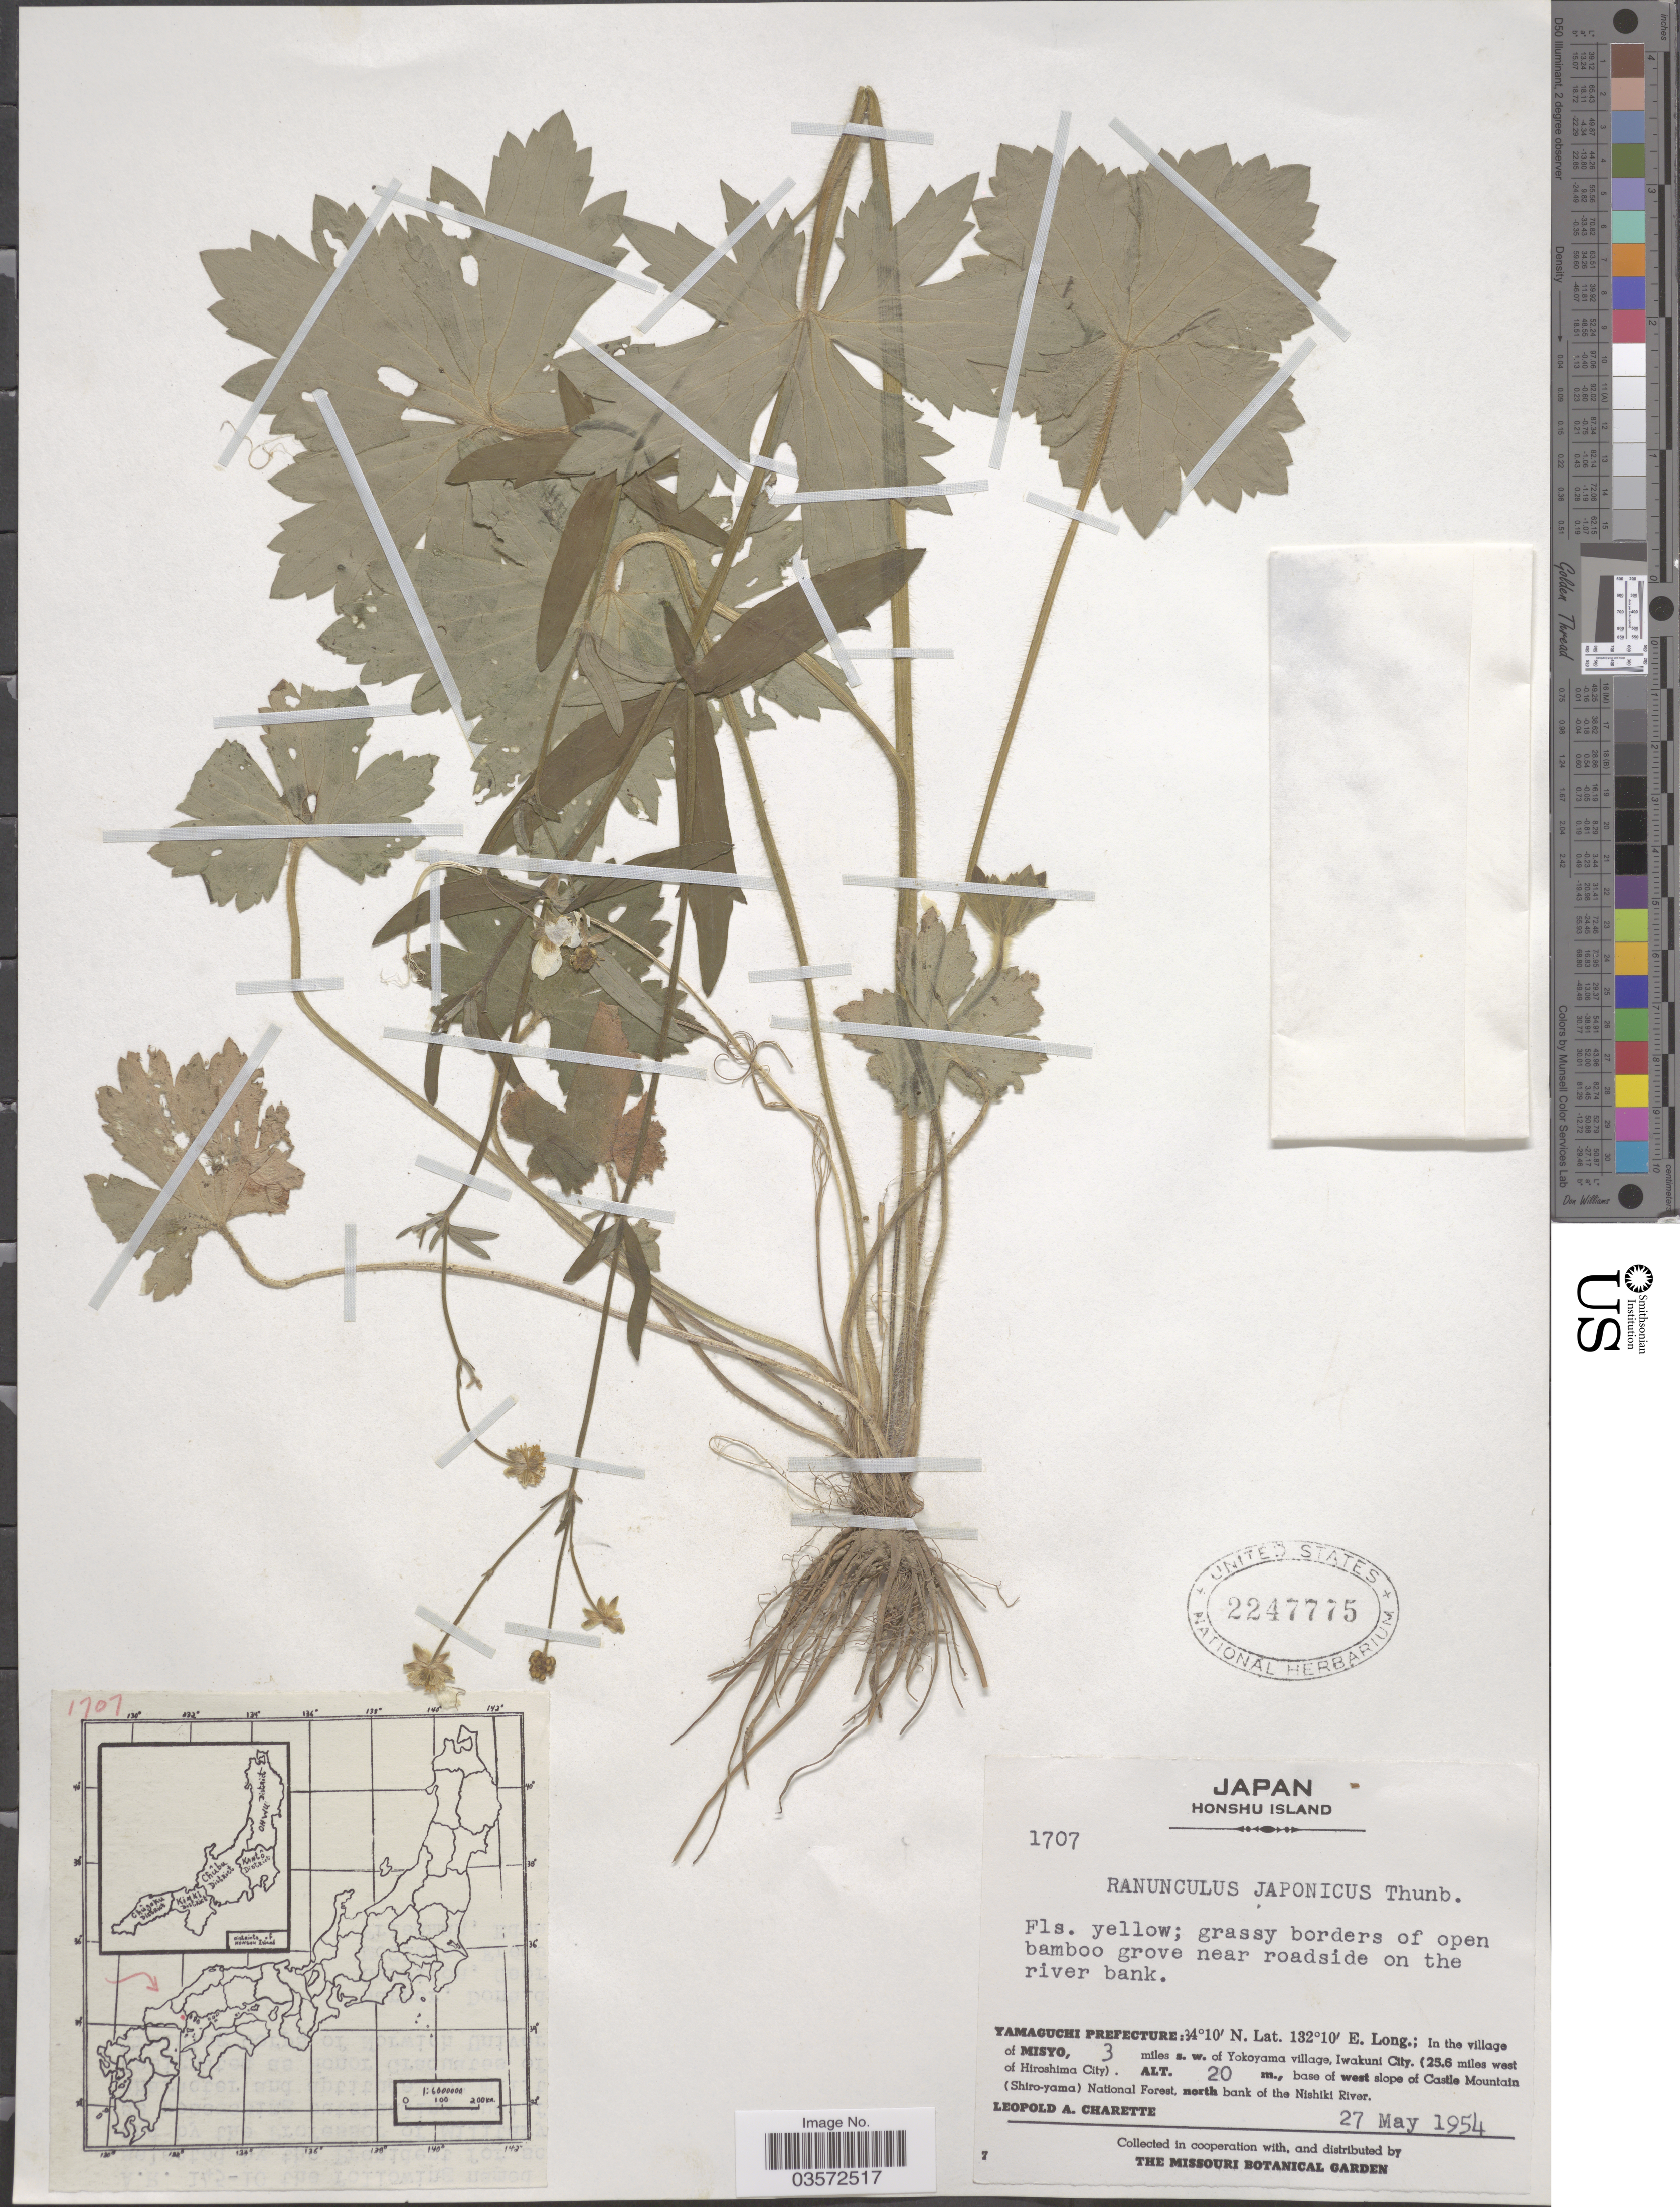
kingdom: Plantae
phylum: Tracheophyta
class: Magnoliopsida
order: Ranunculales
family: Ranunculaceae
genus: Ranunculus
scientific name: Ranunculus japonicus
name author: Thunb.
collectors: L. A. Charette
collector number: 1707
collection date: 1954-05-27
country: Japan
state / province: Yamaguti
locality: Honshu Island. Near roadside on the river bank. Yamaguchi Prefecture: In the village of Misyo, 3 miles s.w. of Yokoyama village, Iwakuni City. (25.6 miles west of Hiroshima City). Base of west slope of Castle Mountain (Shiro-yama) National Forest, north bank of the Nishiki River.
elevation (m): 20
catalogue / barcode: US 2247775